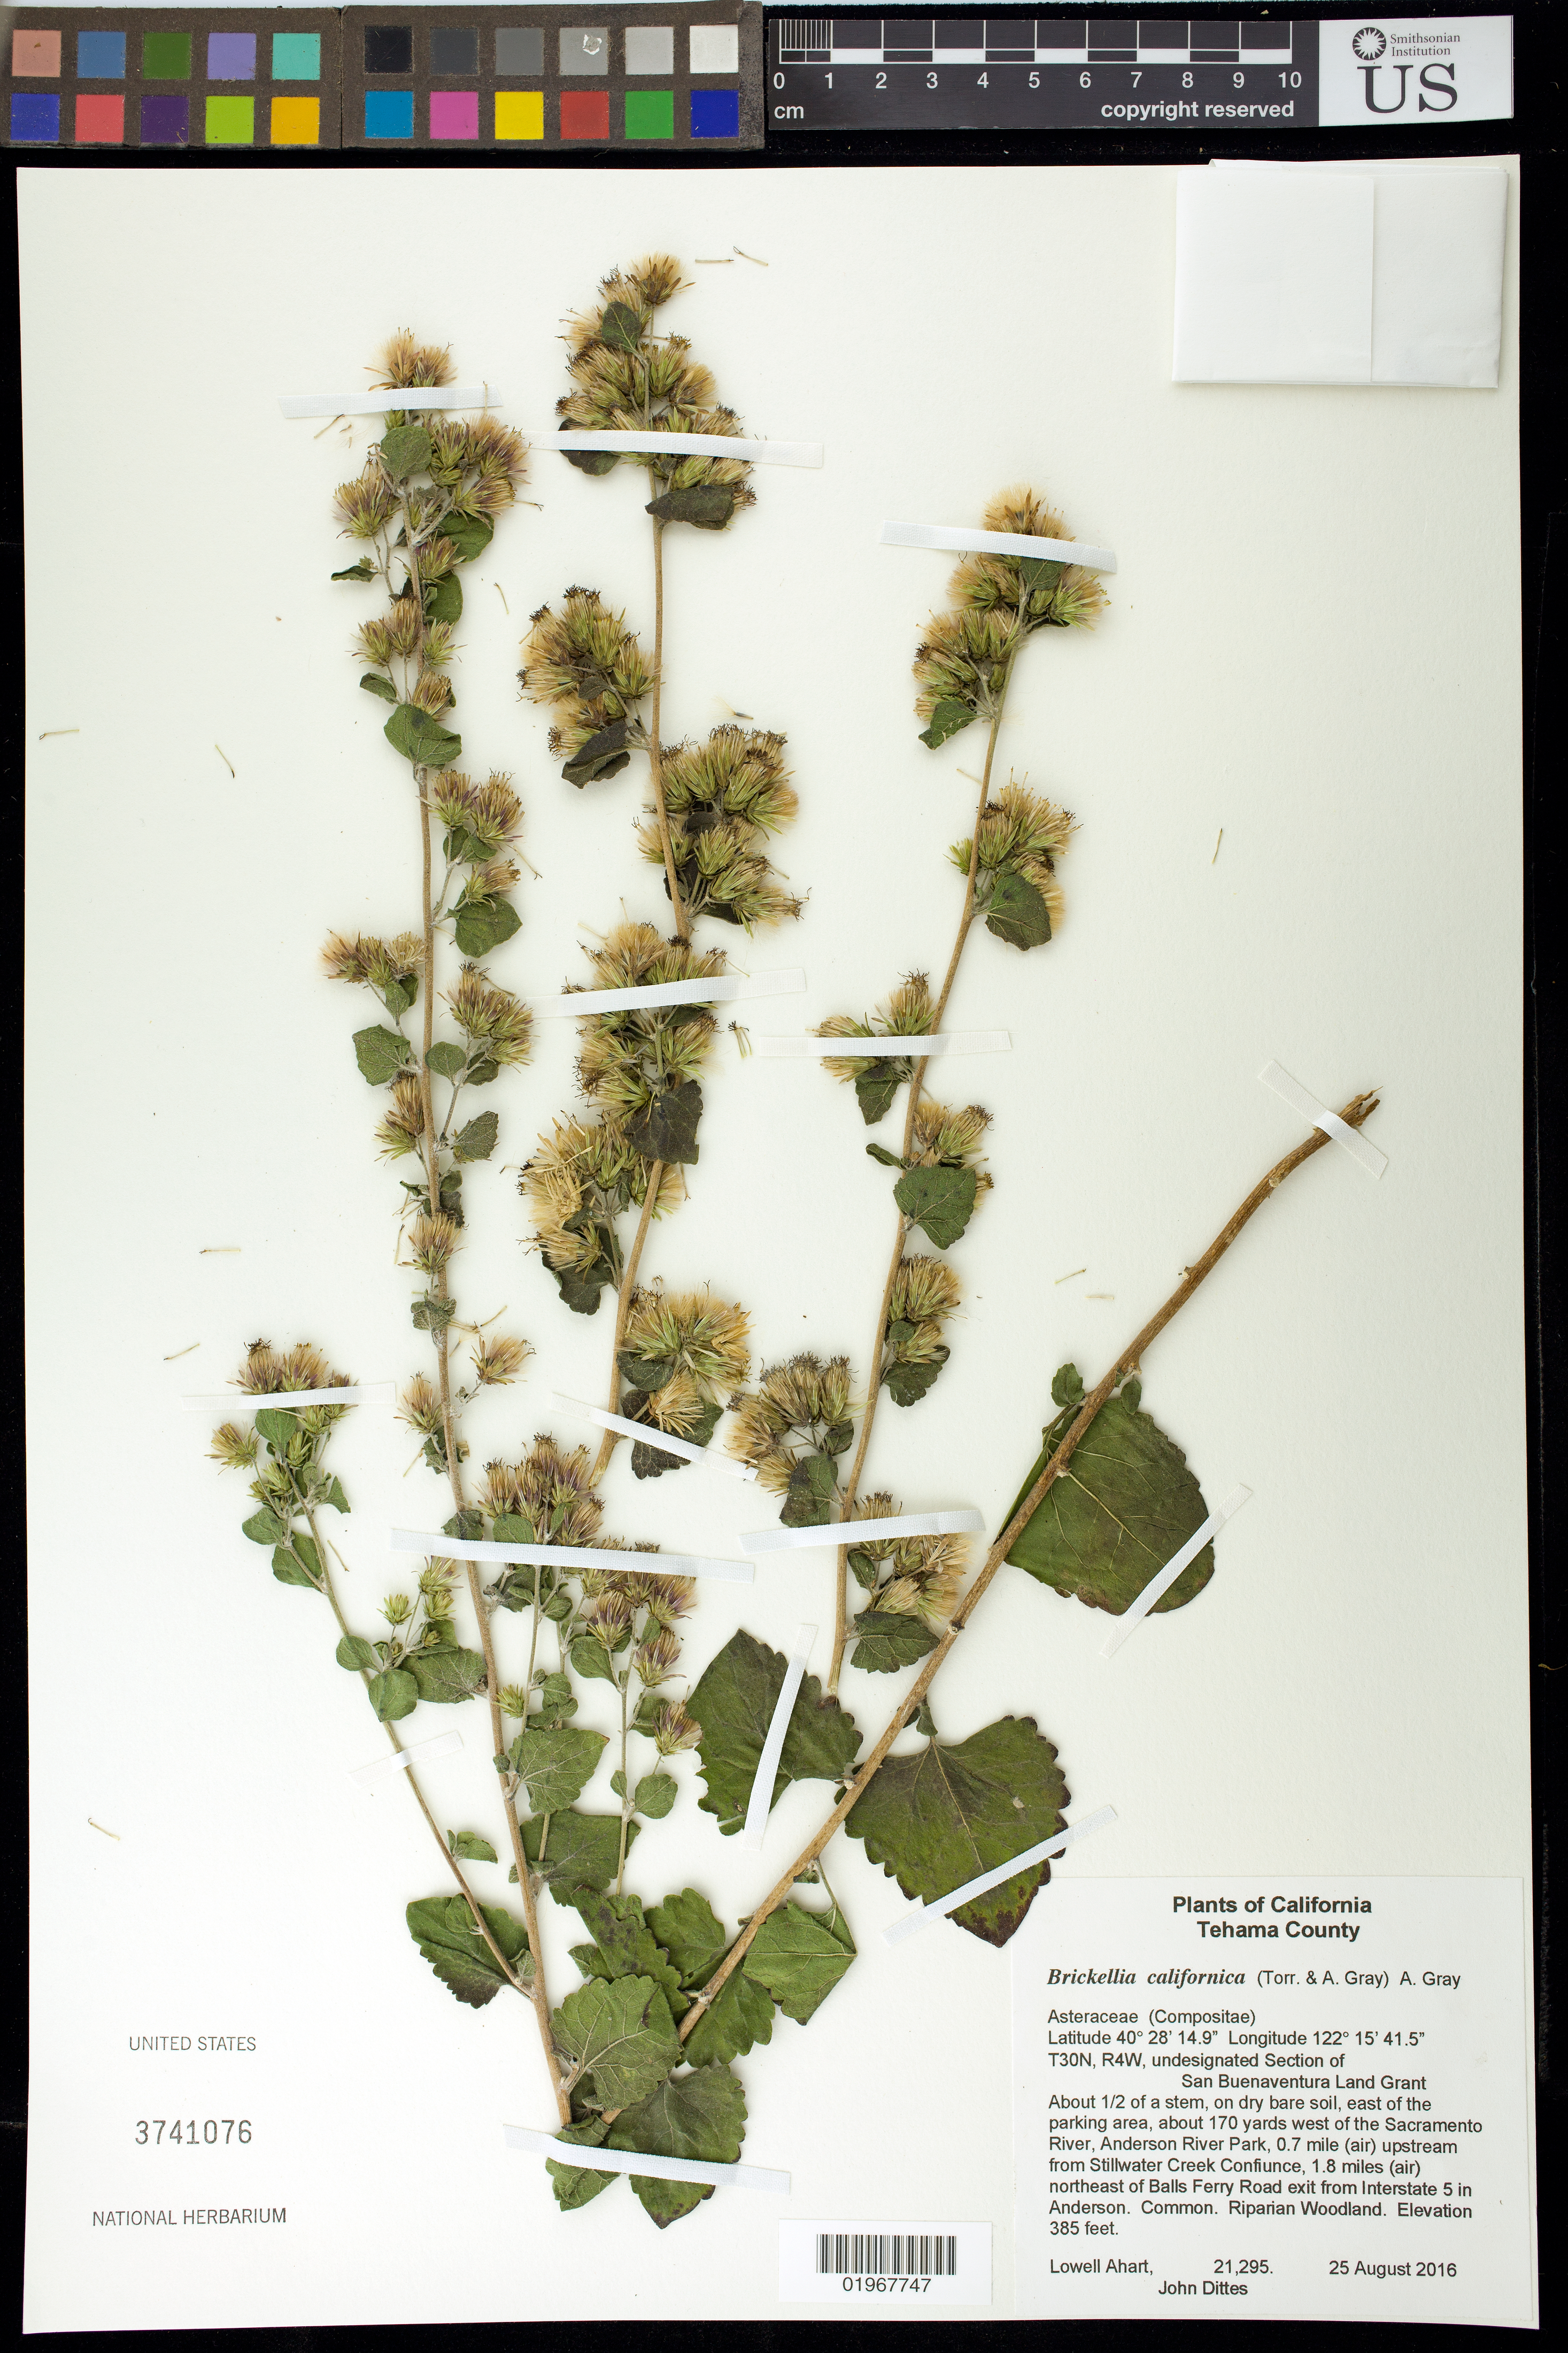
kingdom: Plantae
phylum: Tracheophyta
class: Magnoliopsida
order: Asterales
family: Asteraceae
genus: Brickellia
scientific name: Brickellia californica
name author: (Torr. & A. Gray) A. Gray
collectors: L. Ahart & J. Dittes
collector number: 21295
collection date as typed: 25 August 2016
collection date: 2016-08-25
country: United States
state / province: California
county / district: Tehama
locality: East of the parking area. About 170 yards west of the Sacramento River, Anderson River Park, 0.7 mile (air) upstream from Stillwater Creek Confiunce, 1.8 miles (air) northeast of Balls Ferry Road exit from Interstate 5 in Anderson.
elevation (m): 117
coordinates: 40 28 14.9, 122 15 41.5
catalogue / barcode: US 3741076